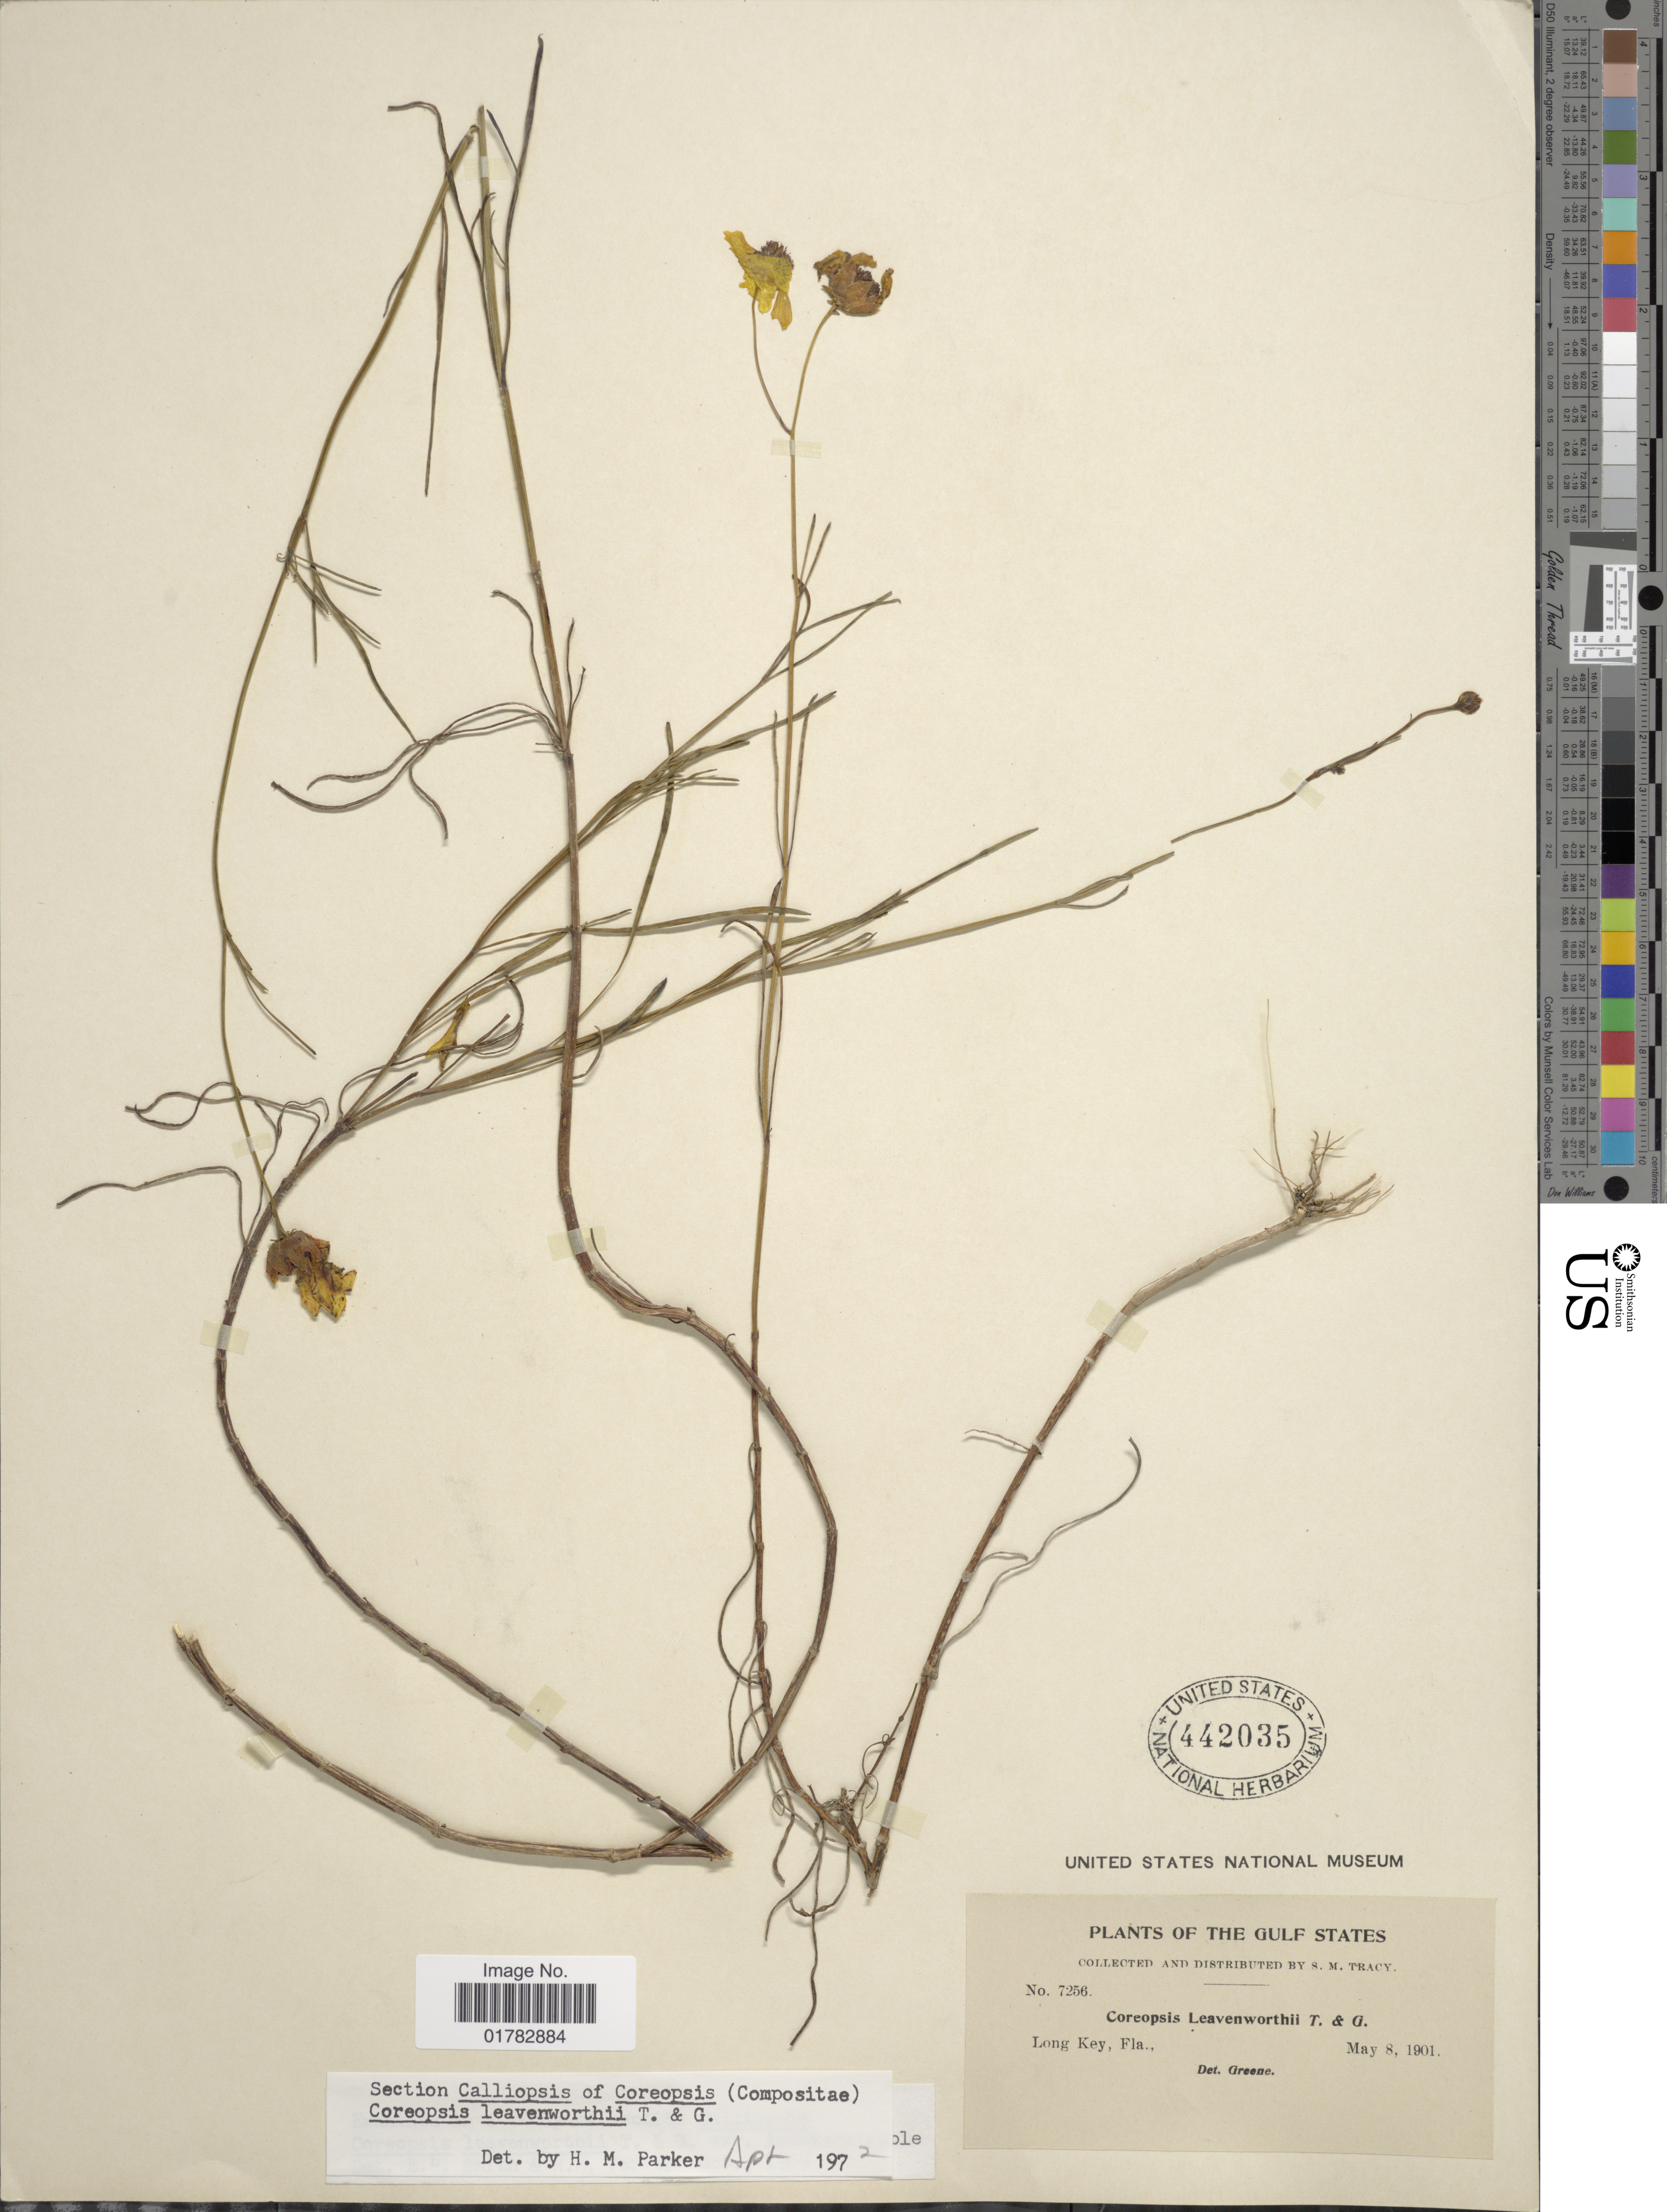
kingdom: Plantae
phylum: Tracheophyta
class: Magnoliopsida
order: Asterales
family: Asteraceae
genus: Coreopsis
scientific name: Coreopsis leavenworthii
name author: Torr. & A. Gray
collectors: S. M. Tracy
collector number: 7256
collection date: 1901-05-08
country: United States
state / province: Florida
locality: Gulf States, Long Key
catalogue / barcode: US 442035